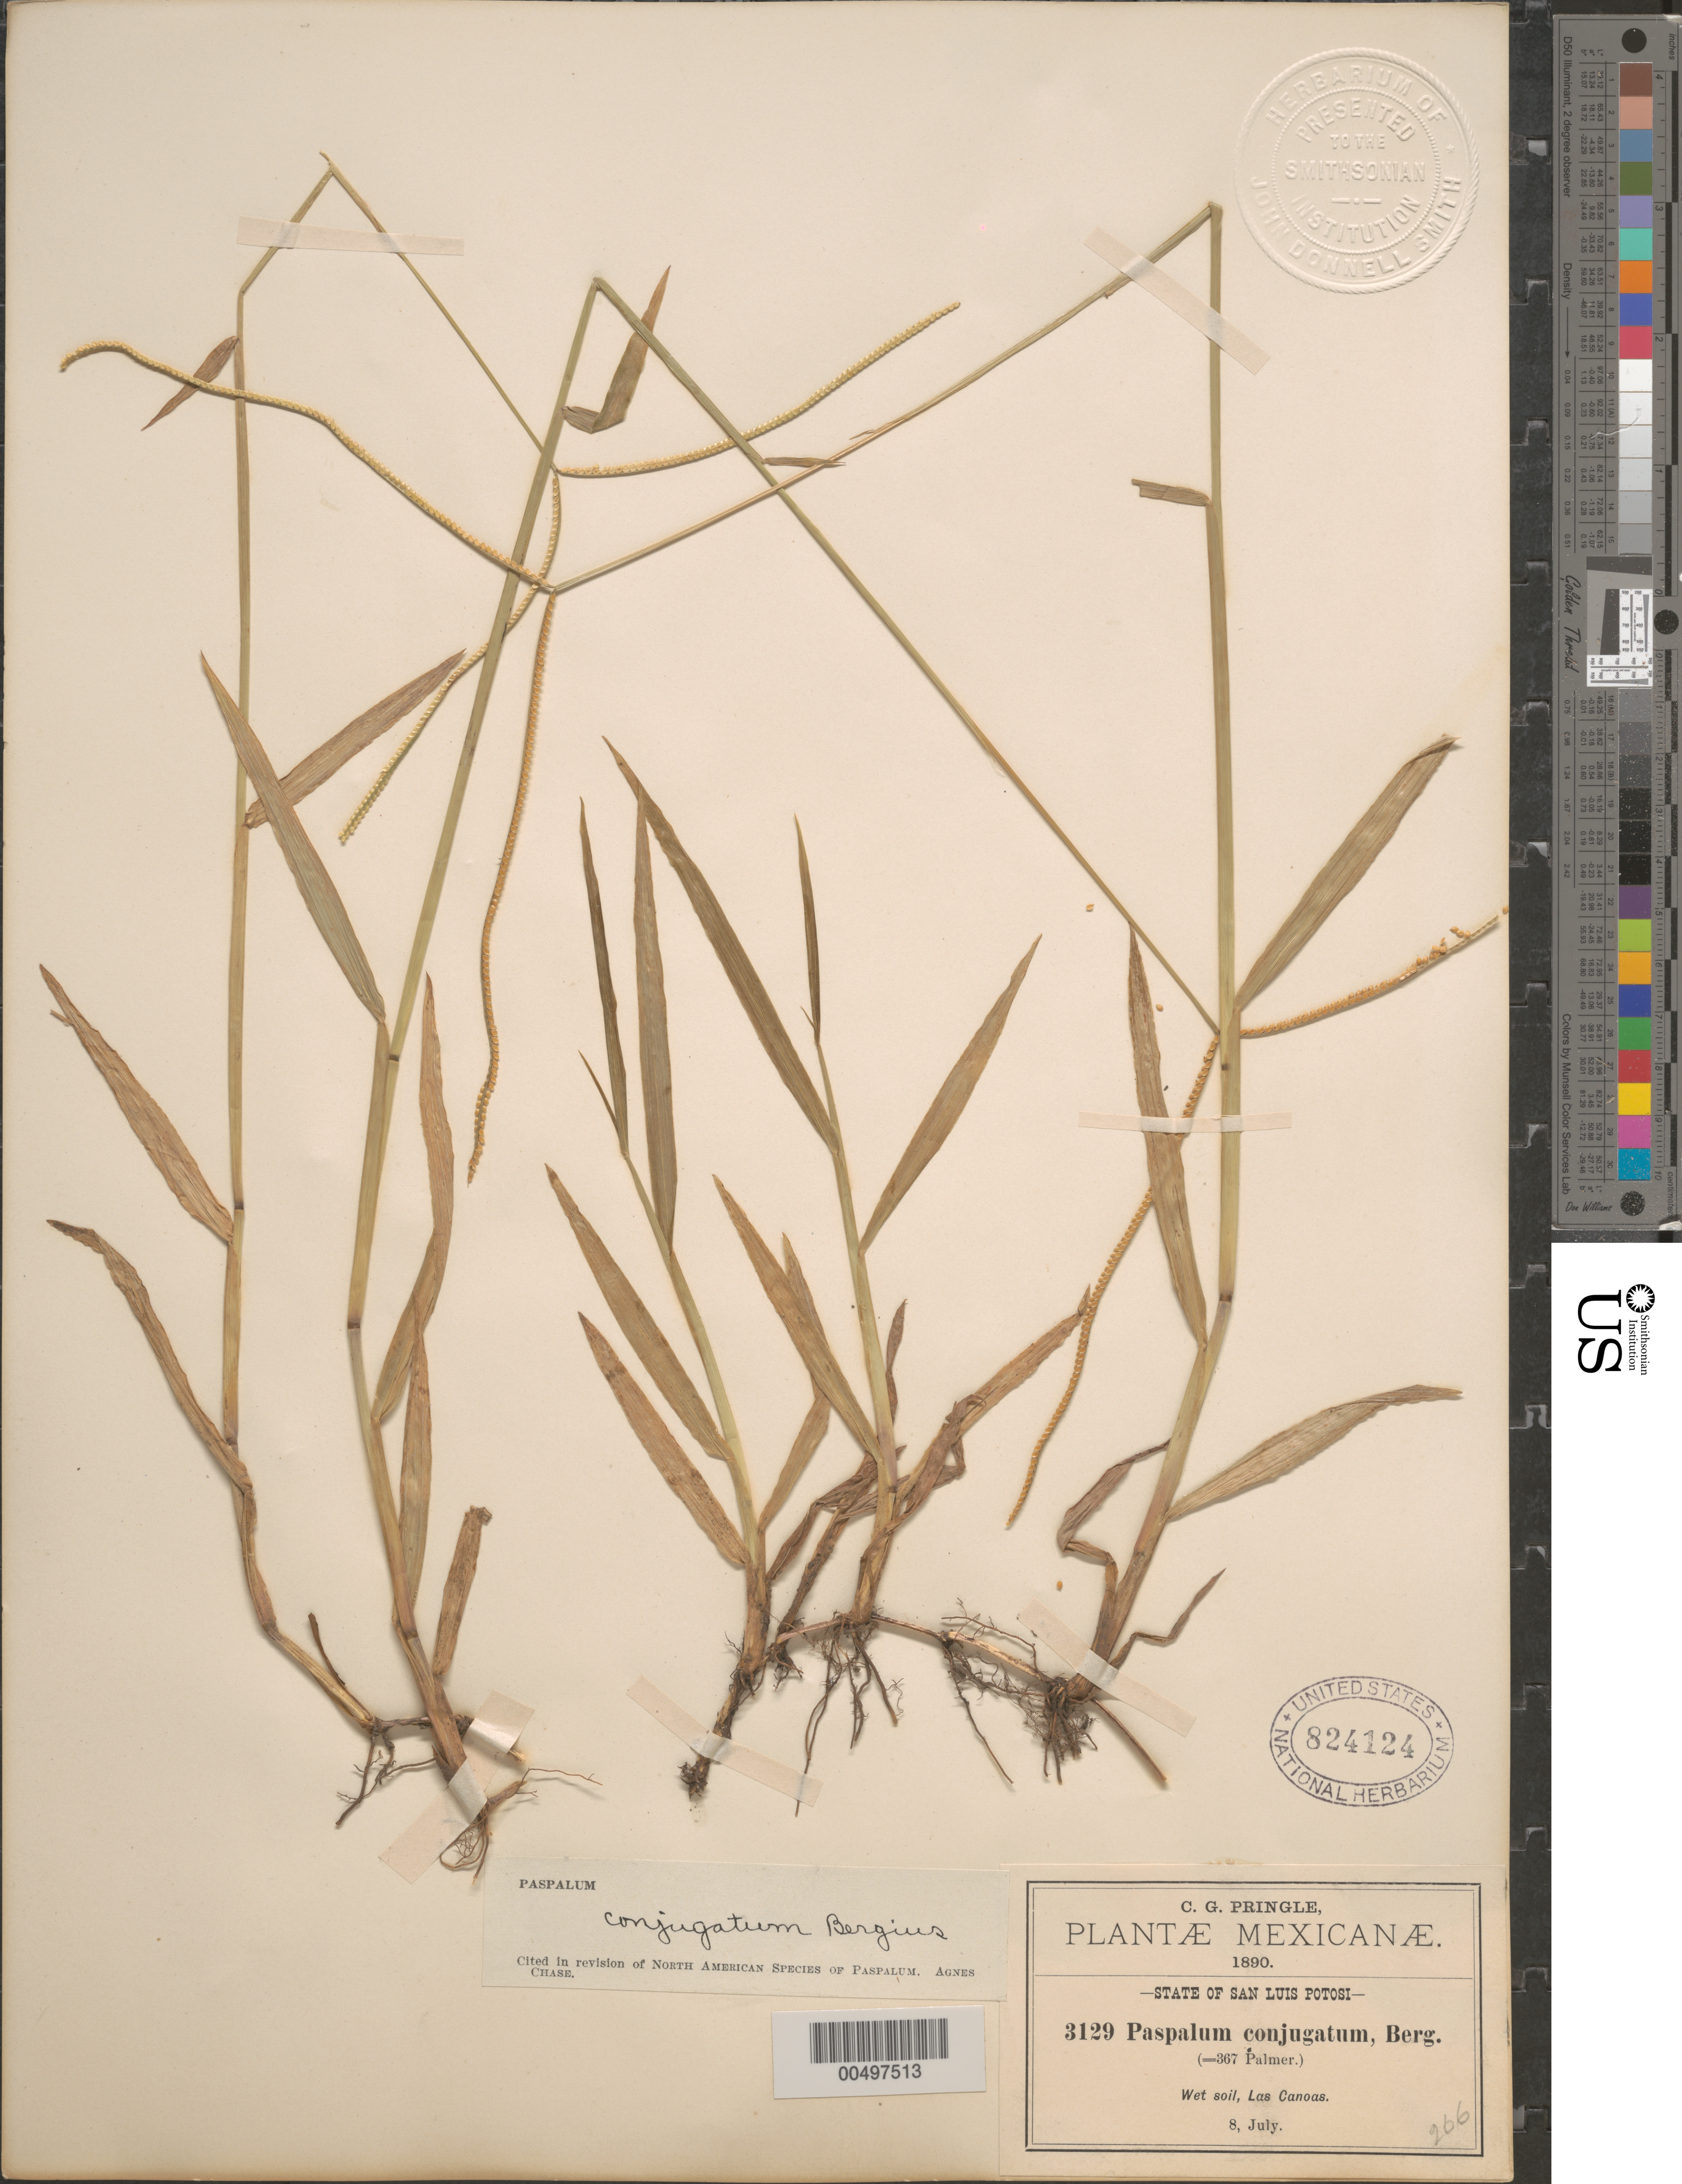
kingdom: Plantae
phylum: Tracheophyta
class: Liliopsida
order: Poales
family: Poaceae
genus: Paspalum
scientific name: Paspalum conjugatum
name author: P.J. Bergius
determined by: Chase, [M.] Agnes, (US)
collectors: C. G. Pringle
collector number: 3129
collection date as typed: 8 Jul 1890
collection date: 1890-07-08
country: Mexico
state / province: San Luis Potosi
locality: Las Canoas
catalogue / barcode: US 824124